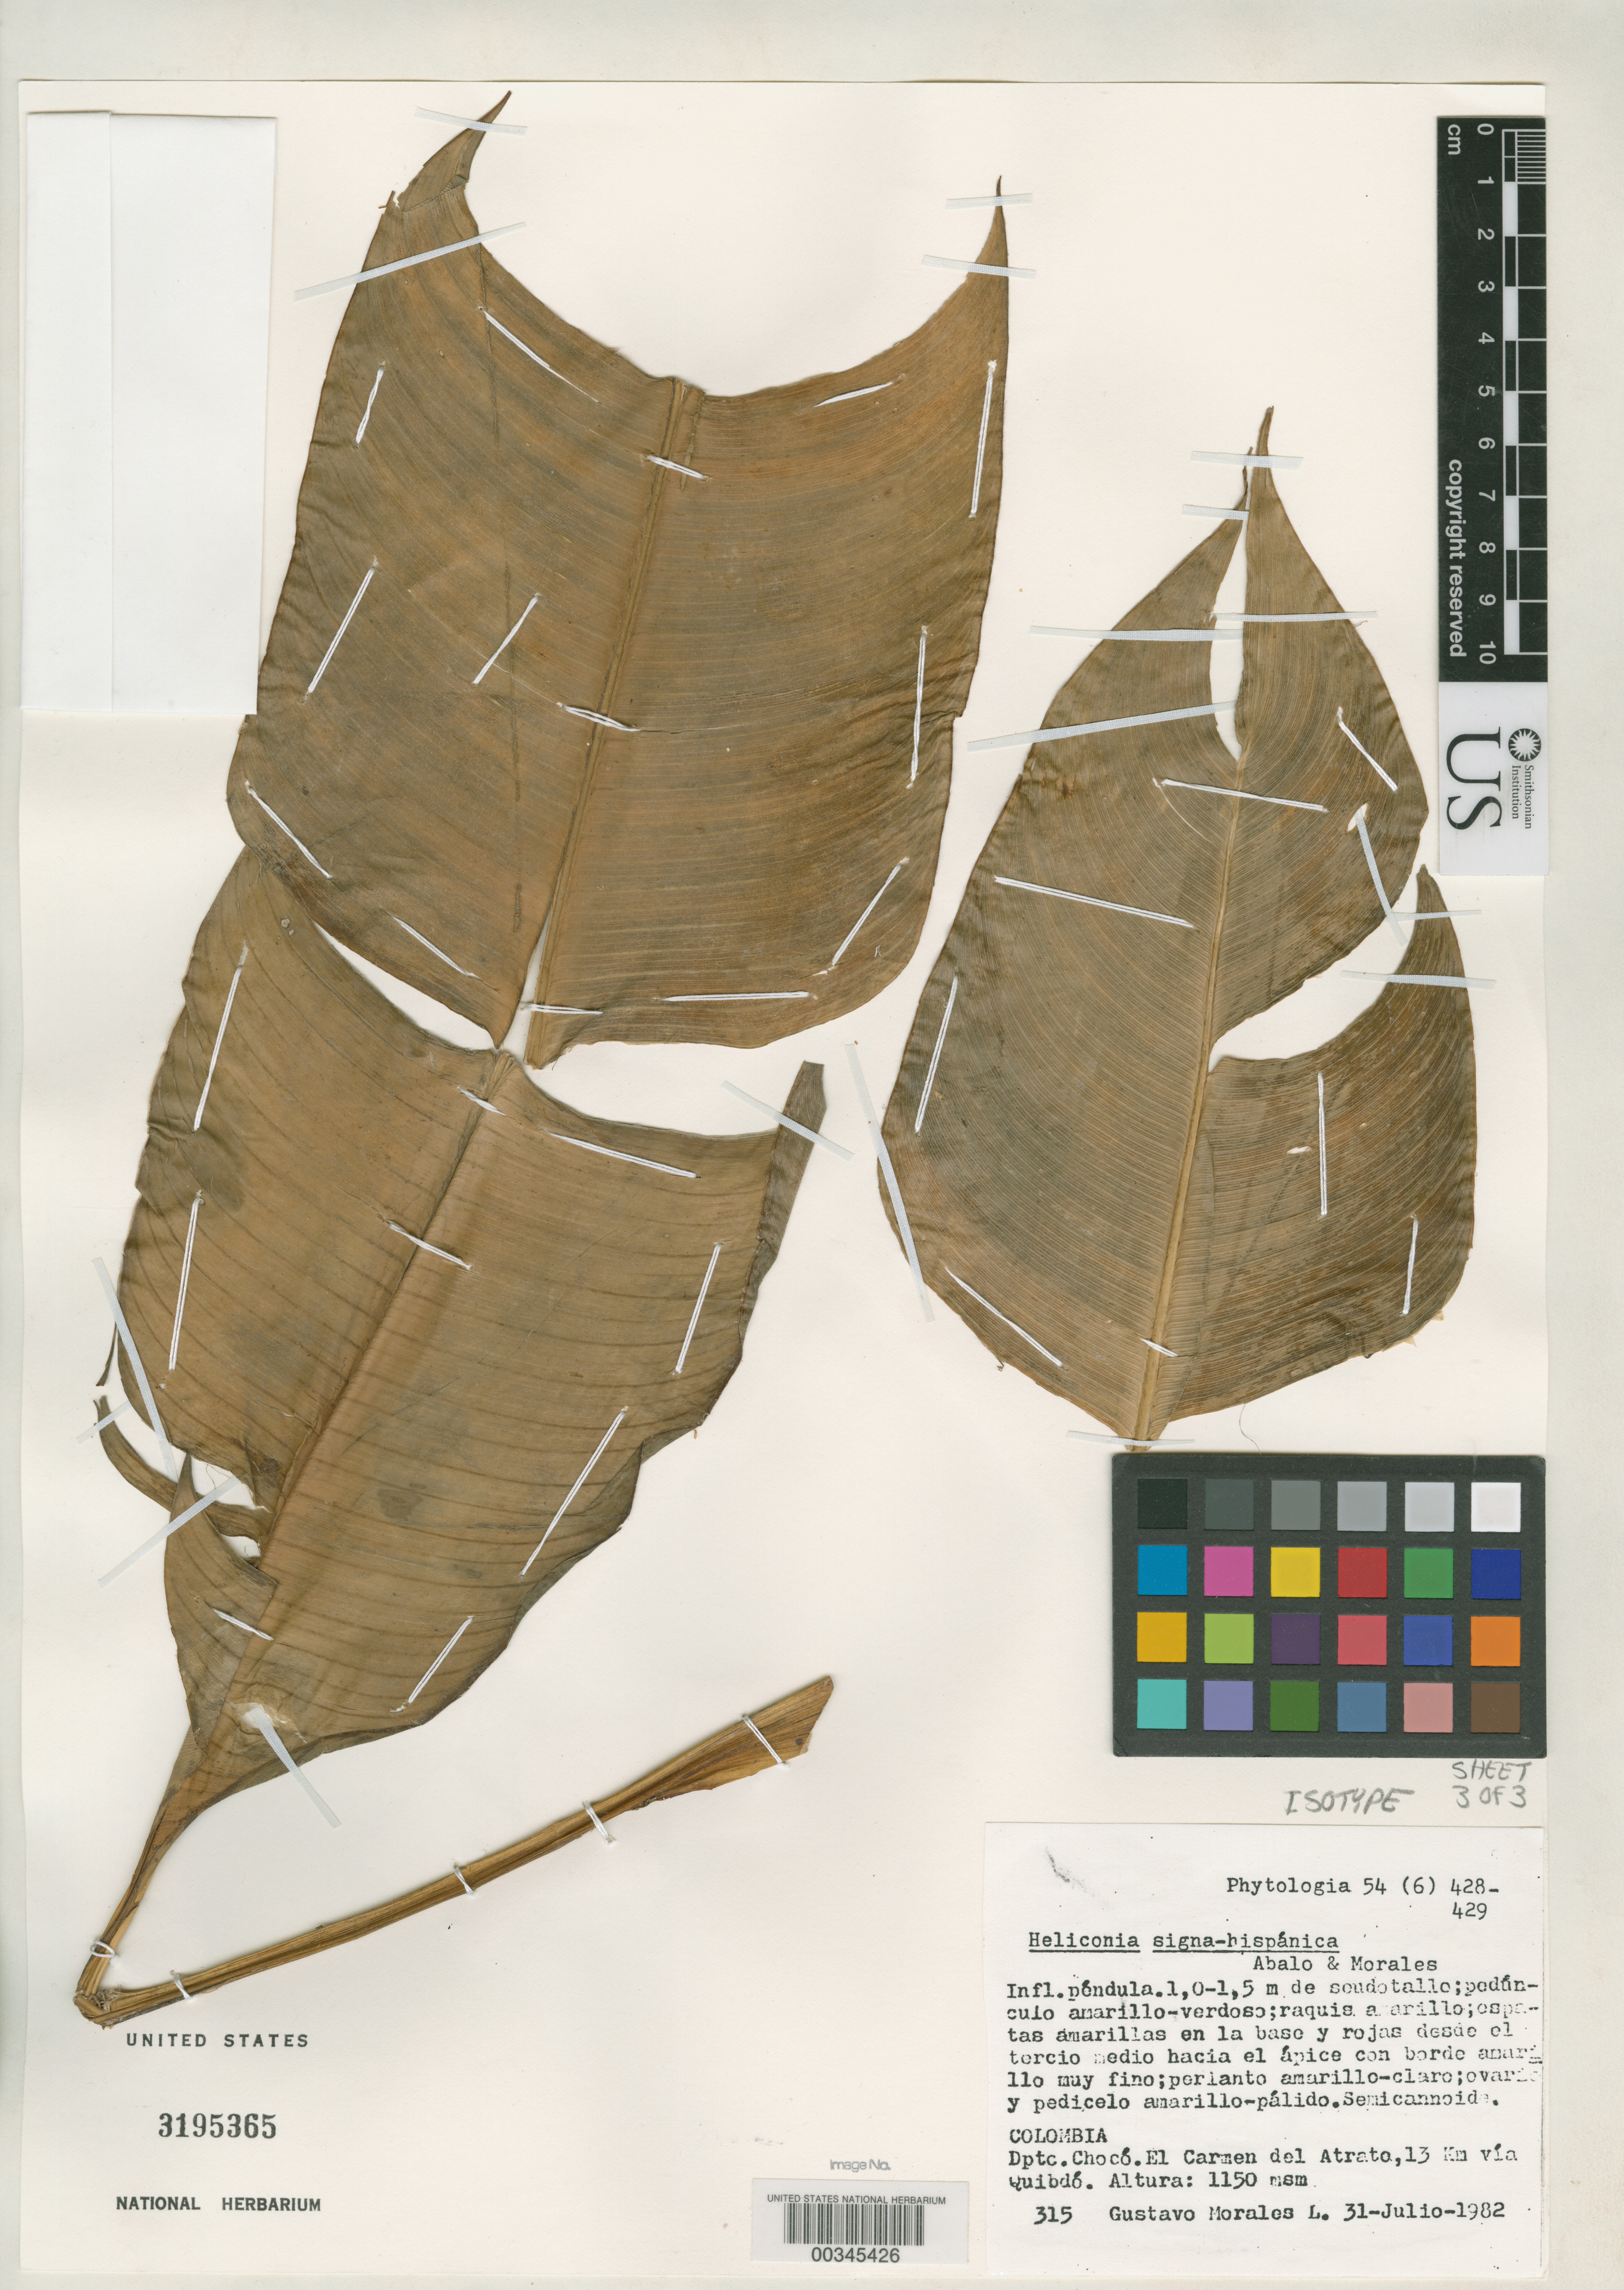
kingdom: Plantae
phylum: Tracheophyta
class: Liliopsida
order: Zingiberales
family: Heliconiaceae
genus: Heliconia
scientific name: Heliconia signa-hispanica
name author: Abalo & G. Morales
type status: Isotype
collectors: G. Morales L.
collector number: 315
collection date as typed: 31 Jul 1982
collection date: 1982-07-31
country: Colombia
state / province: Chocó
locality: El Carmen del Atrato, 13 km via Quibdo.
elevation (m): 1150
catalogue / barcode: US 3195365